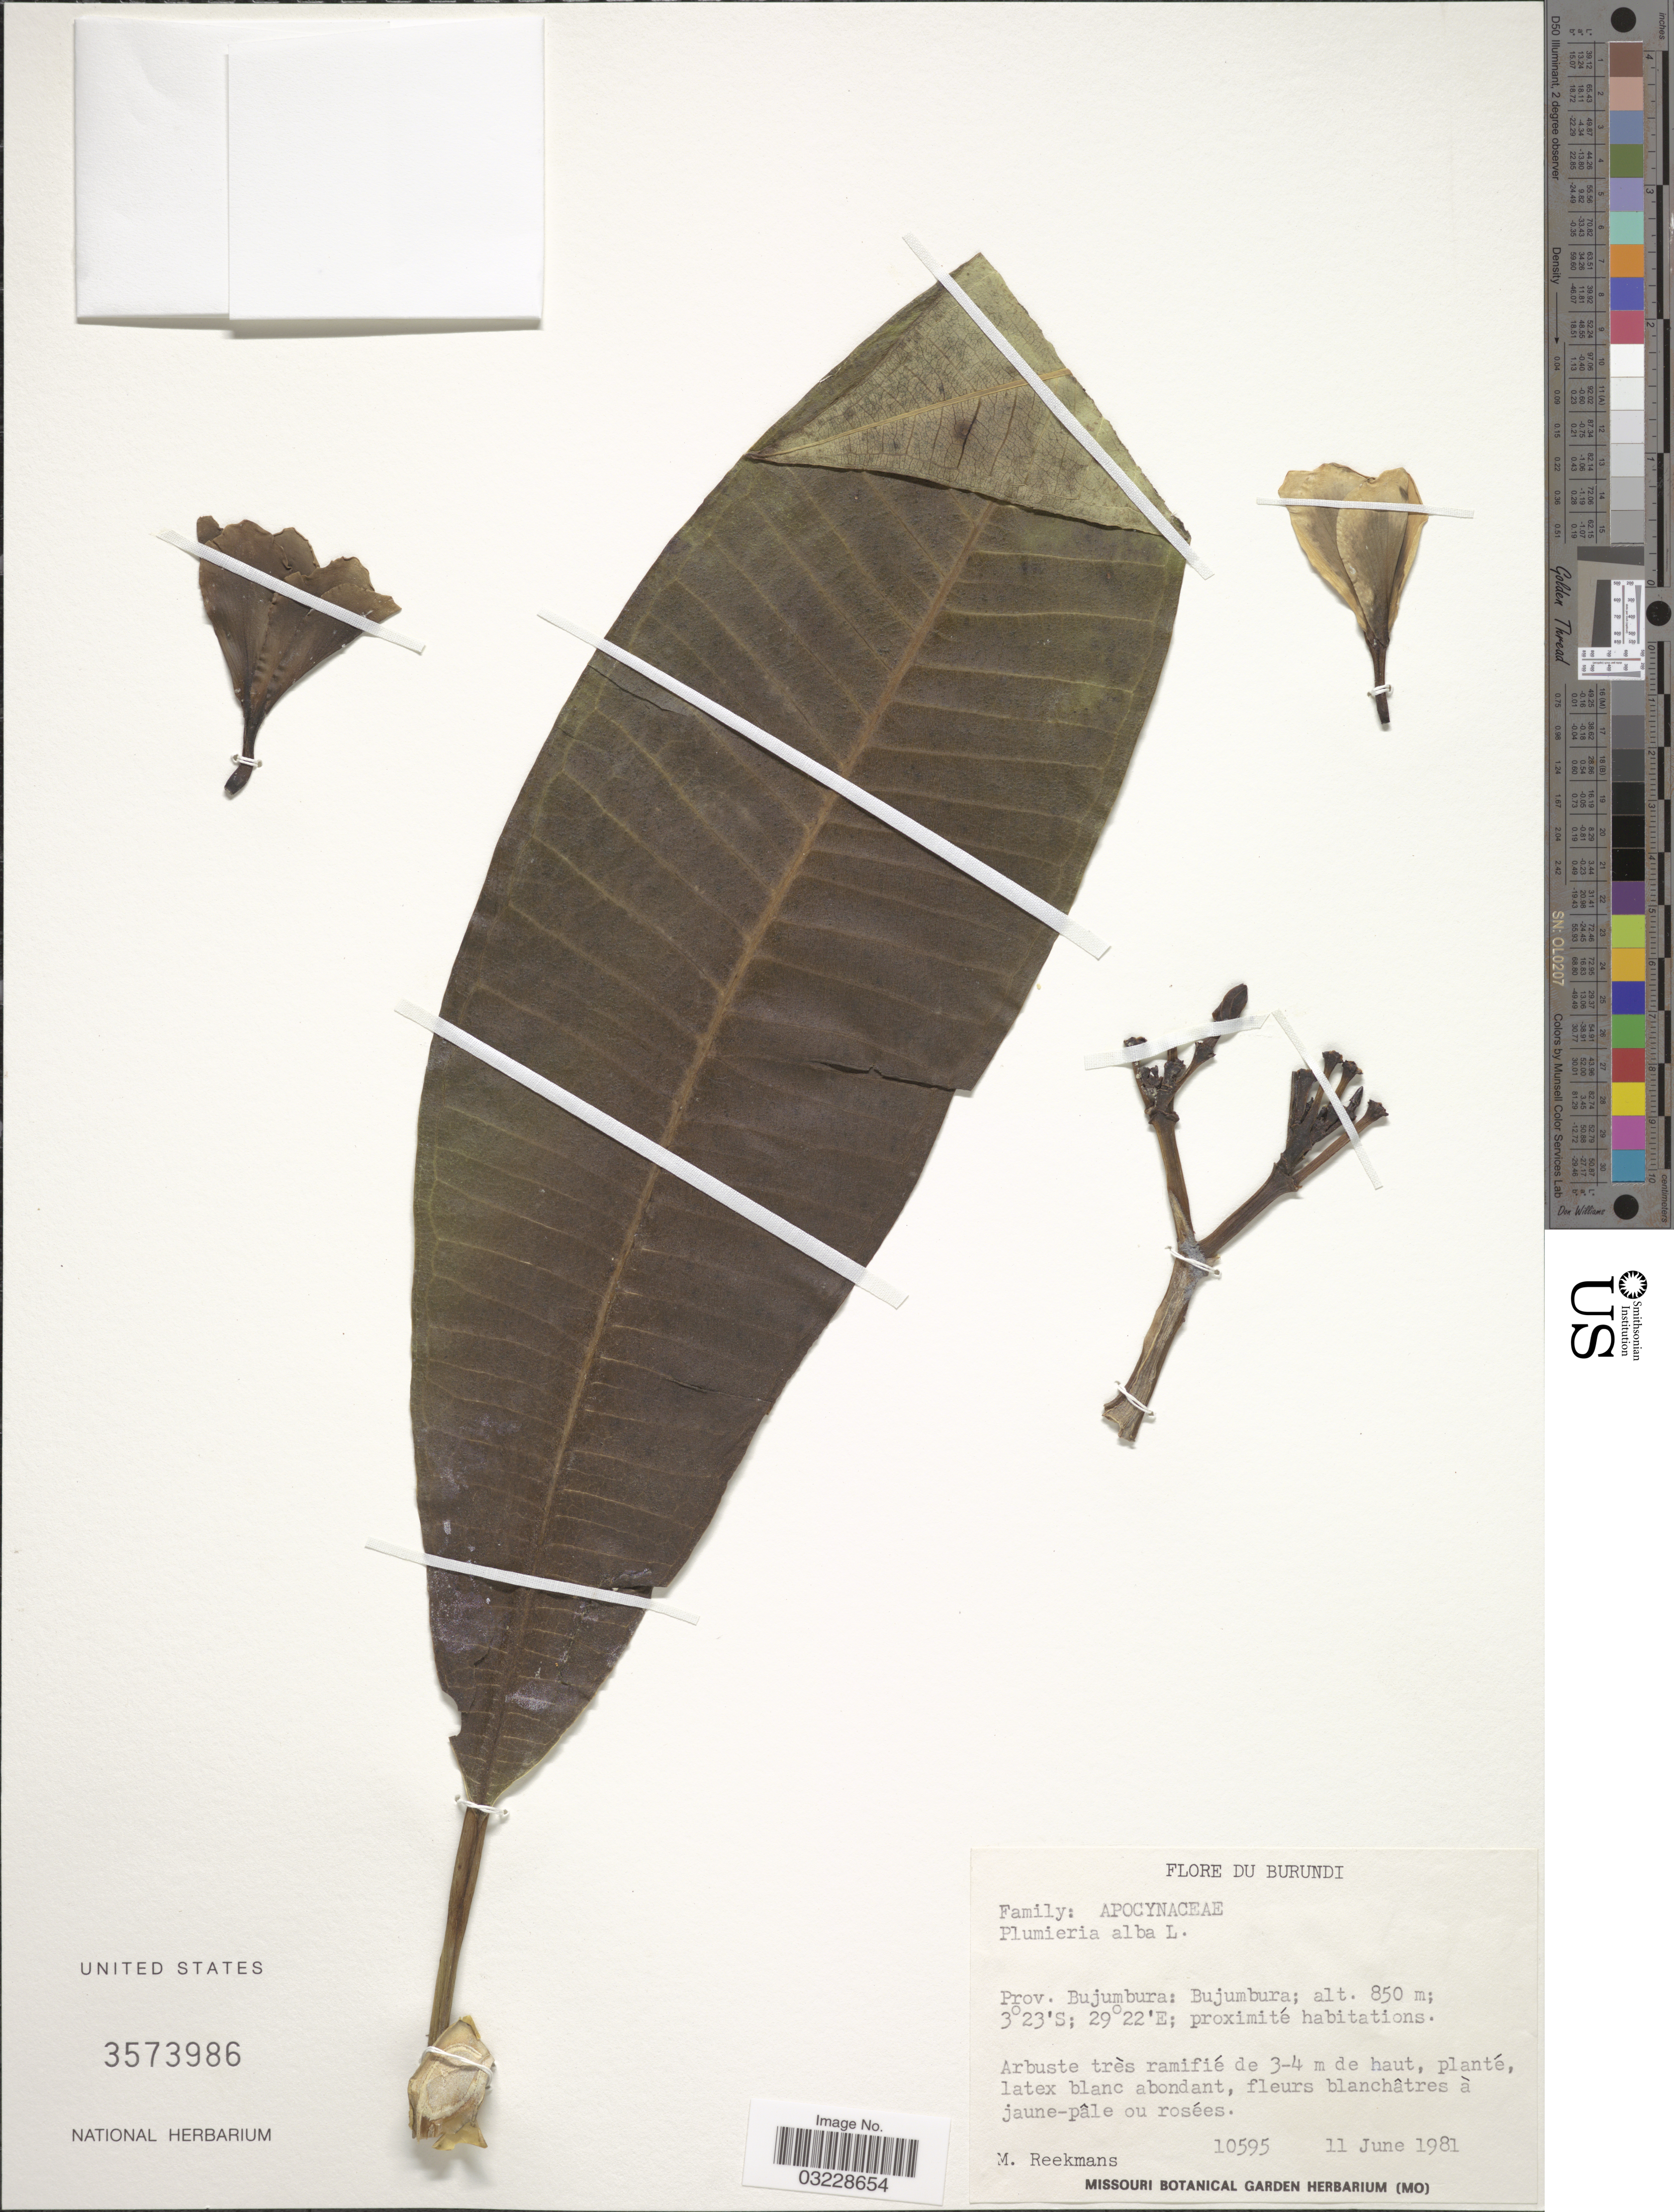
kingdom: Plantae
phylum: Tracheophyta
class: Magnoliopsida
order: Gentianales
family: Apocynaceae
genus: Plumeria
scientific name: Plumeria alba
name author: L.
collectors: M. Reekmans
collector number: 10595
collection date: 1981-06-11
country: Burundi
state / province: Bujumura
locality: Prov. Bujumbura: Bujumbura.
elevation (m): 850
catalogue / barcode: US 3573986